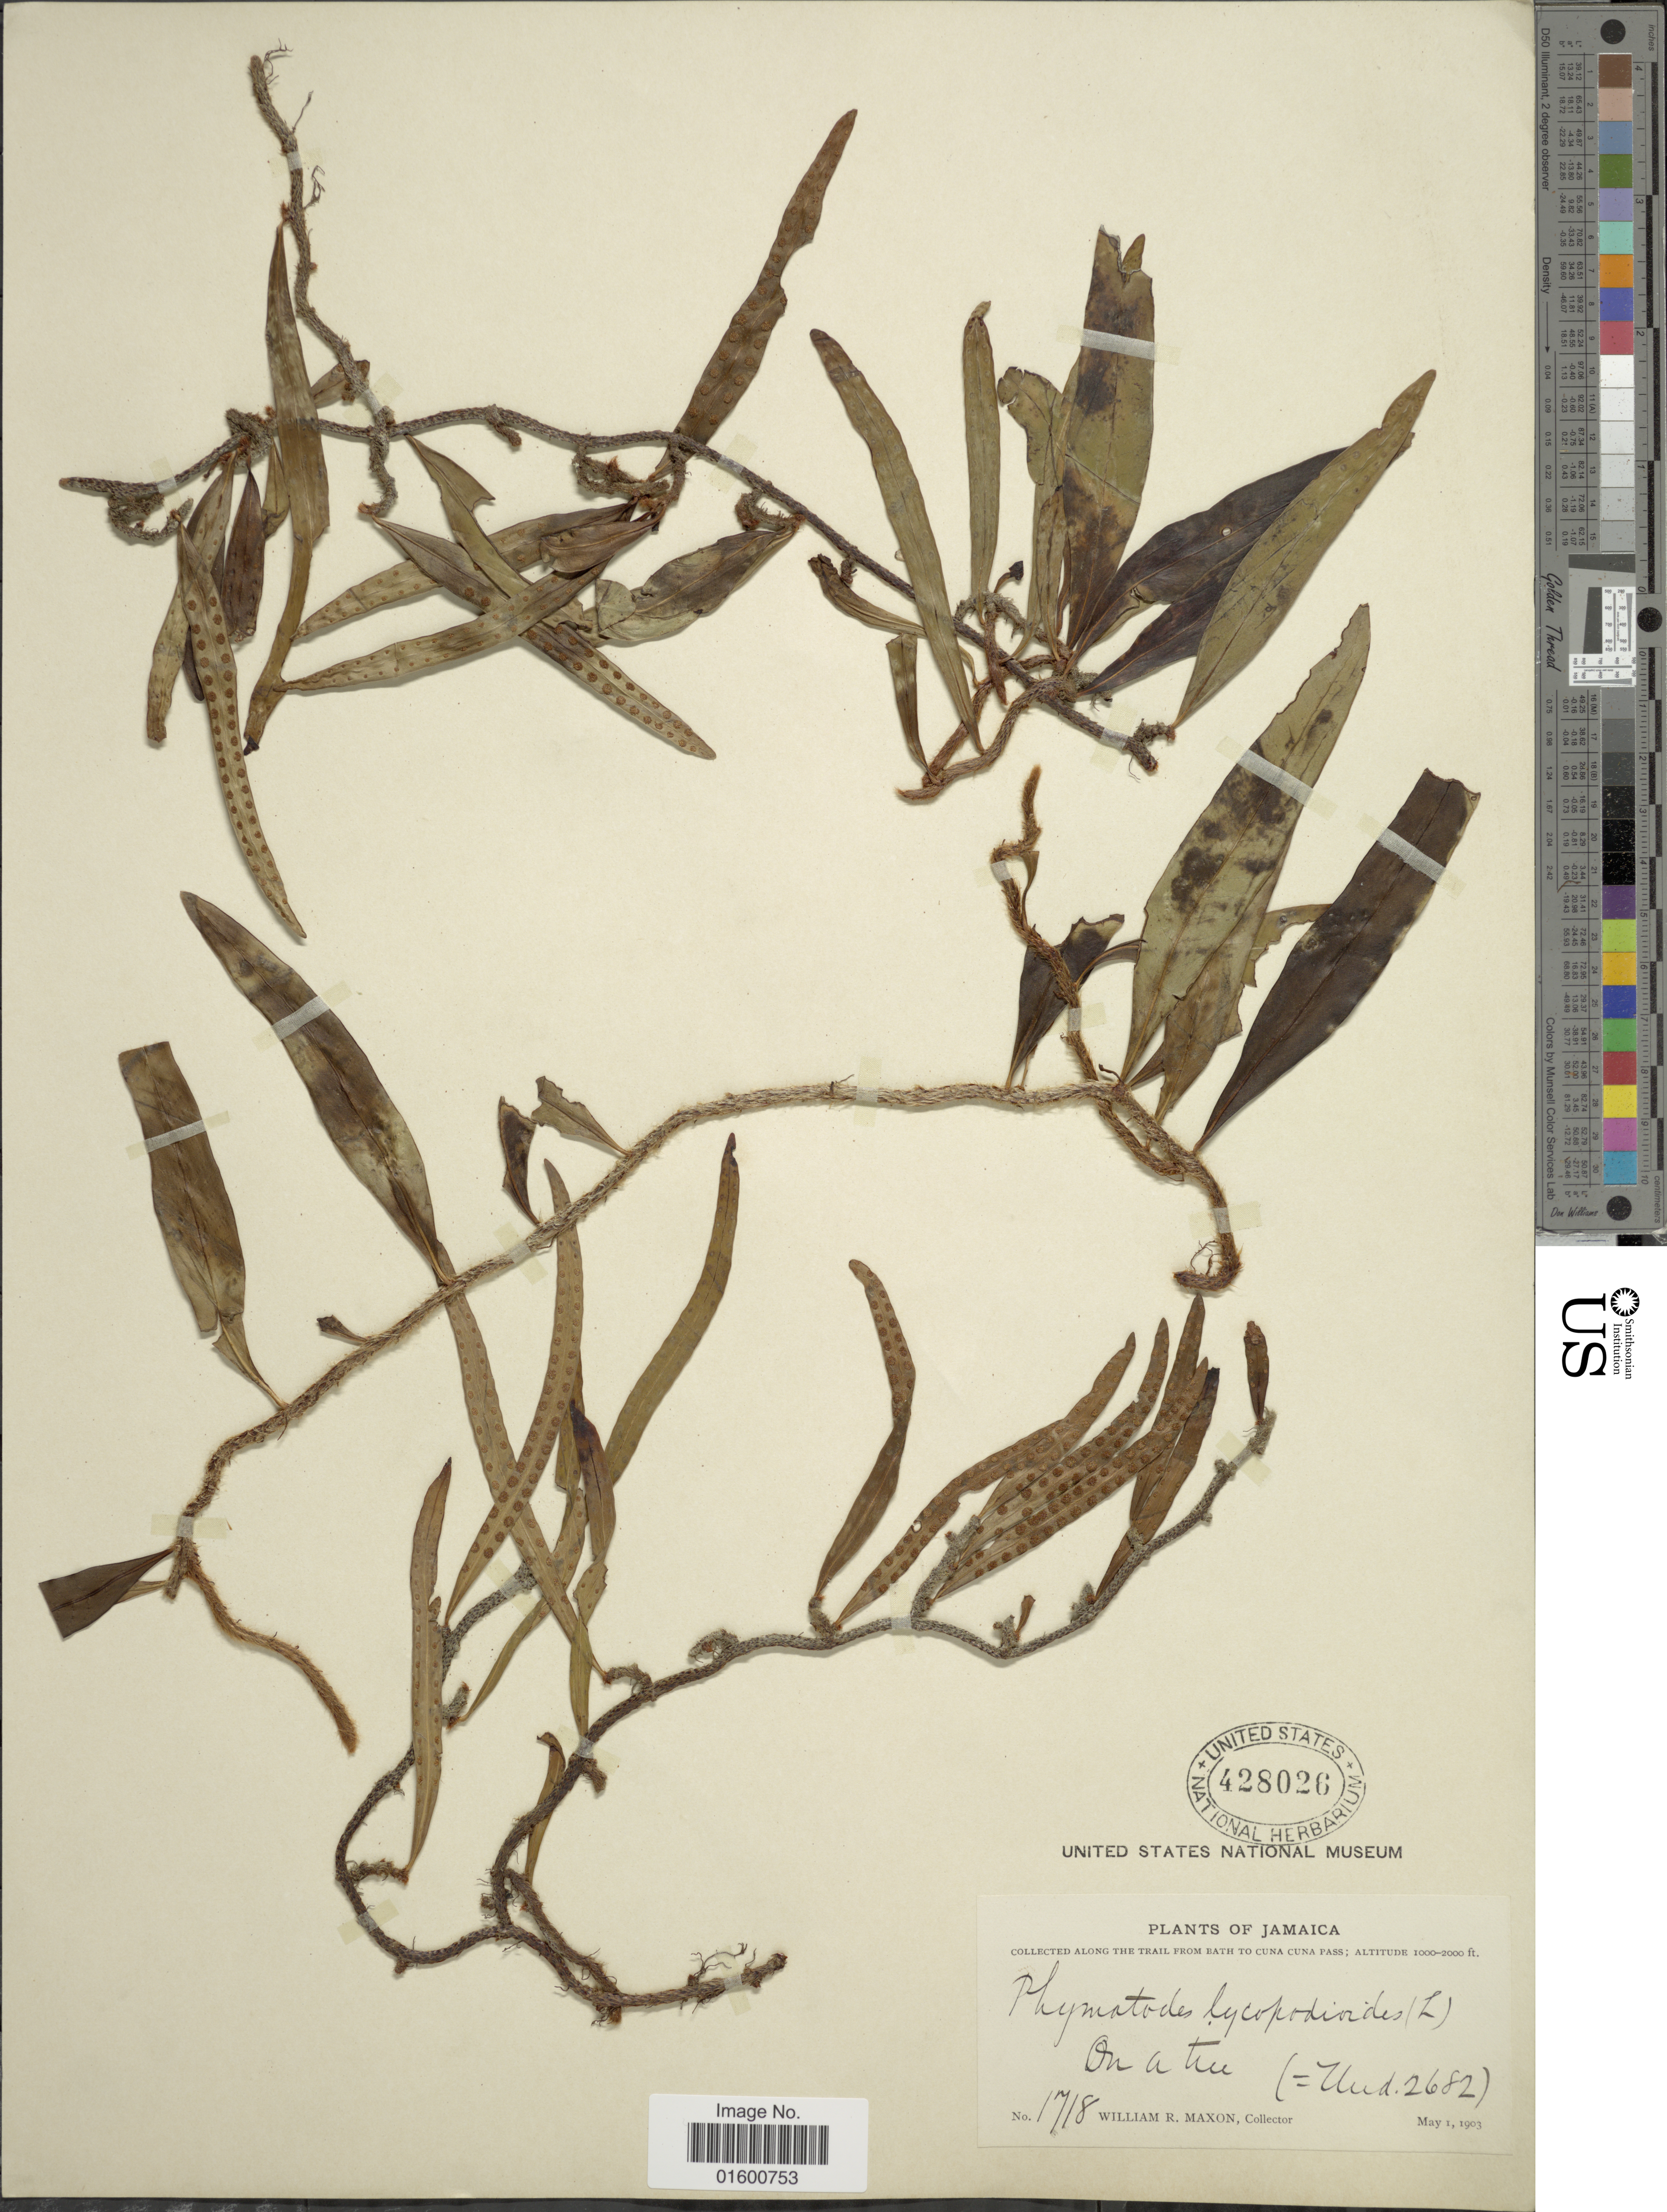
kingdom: Plantae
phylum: Tracheophyta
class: Polypodiopsida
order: Polypodiales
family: Polypodiaceae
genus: Microgramma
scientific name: Microgramma lycopodioides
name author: (L.) Copel.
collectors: W. R. Maxon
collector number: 1718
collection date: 1903-05-01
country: Jamaica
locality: Along the trail from Bath to Cuna Cuna Pass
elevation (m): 305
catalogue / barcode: US 428026